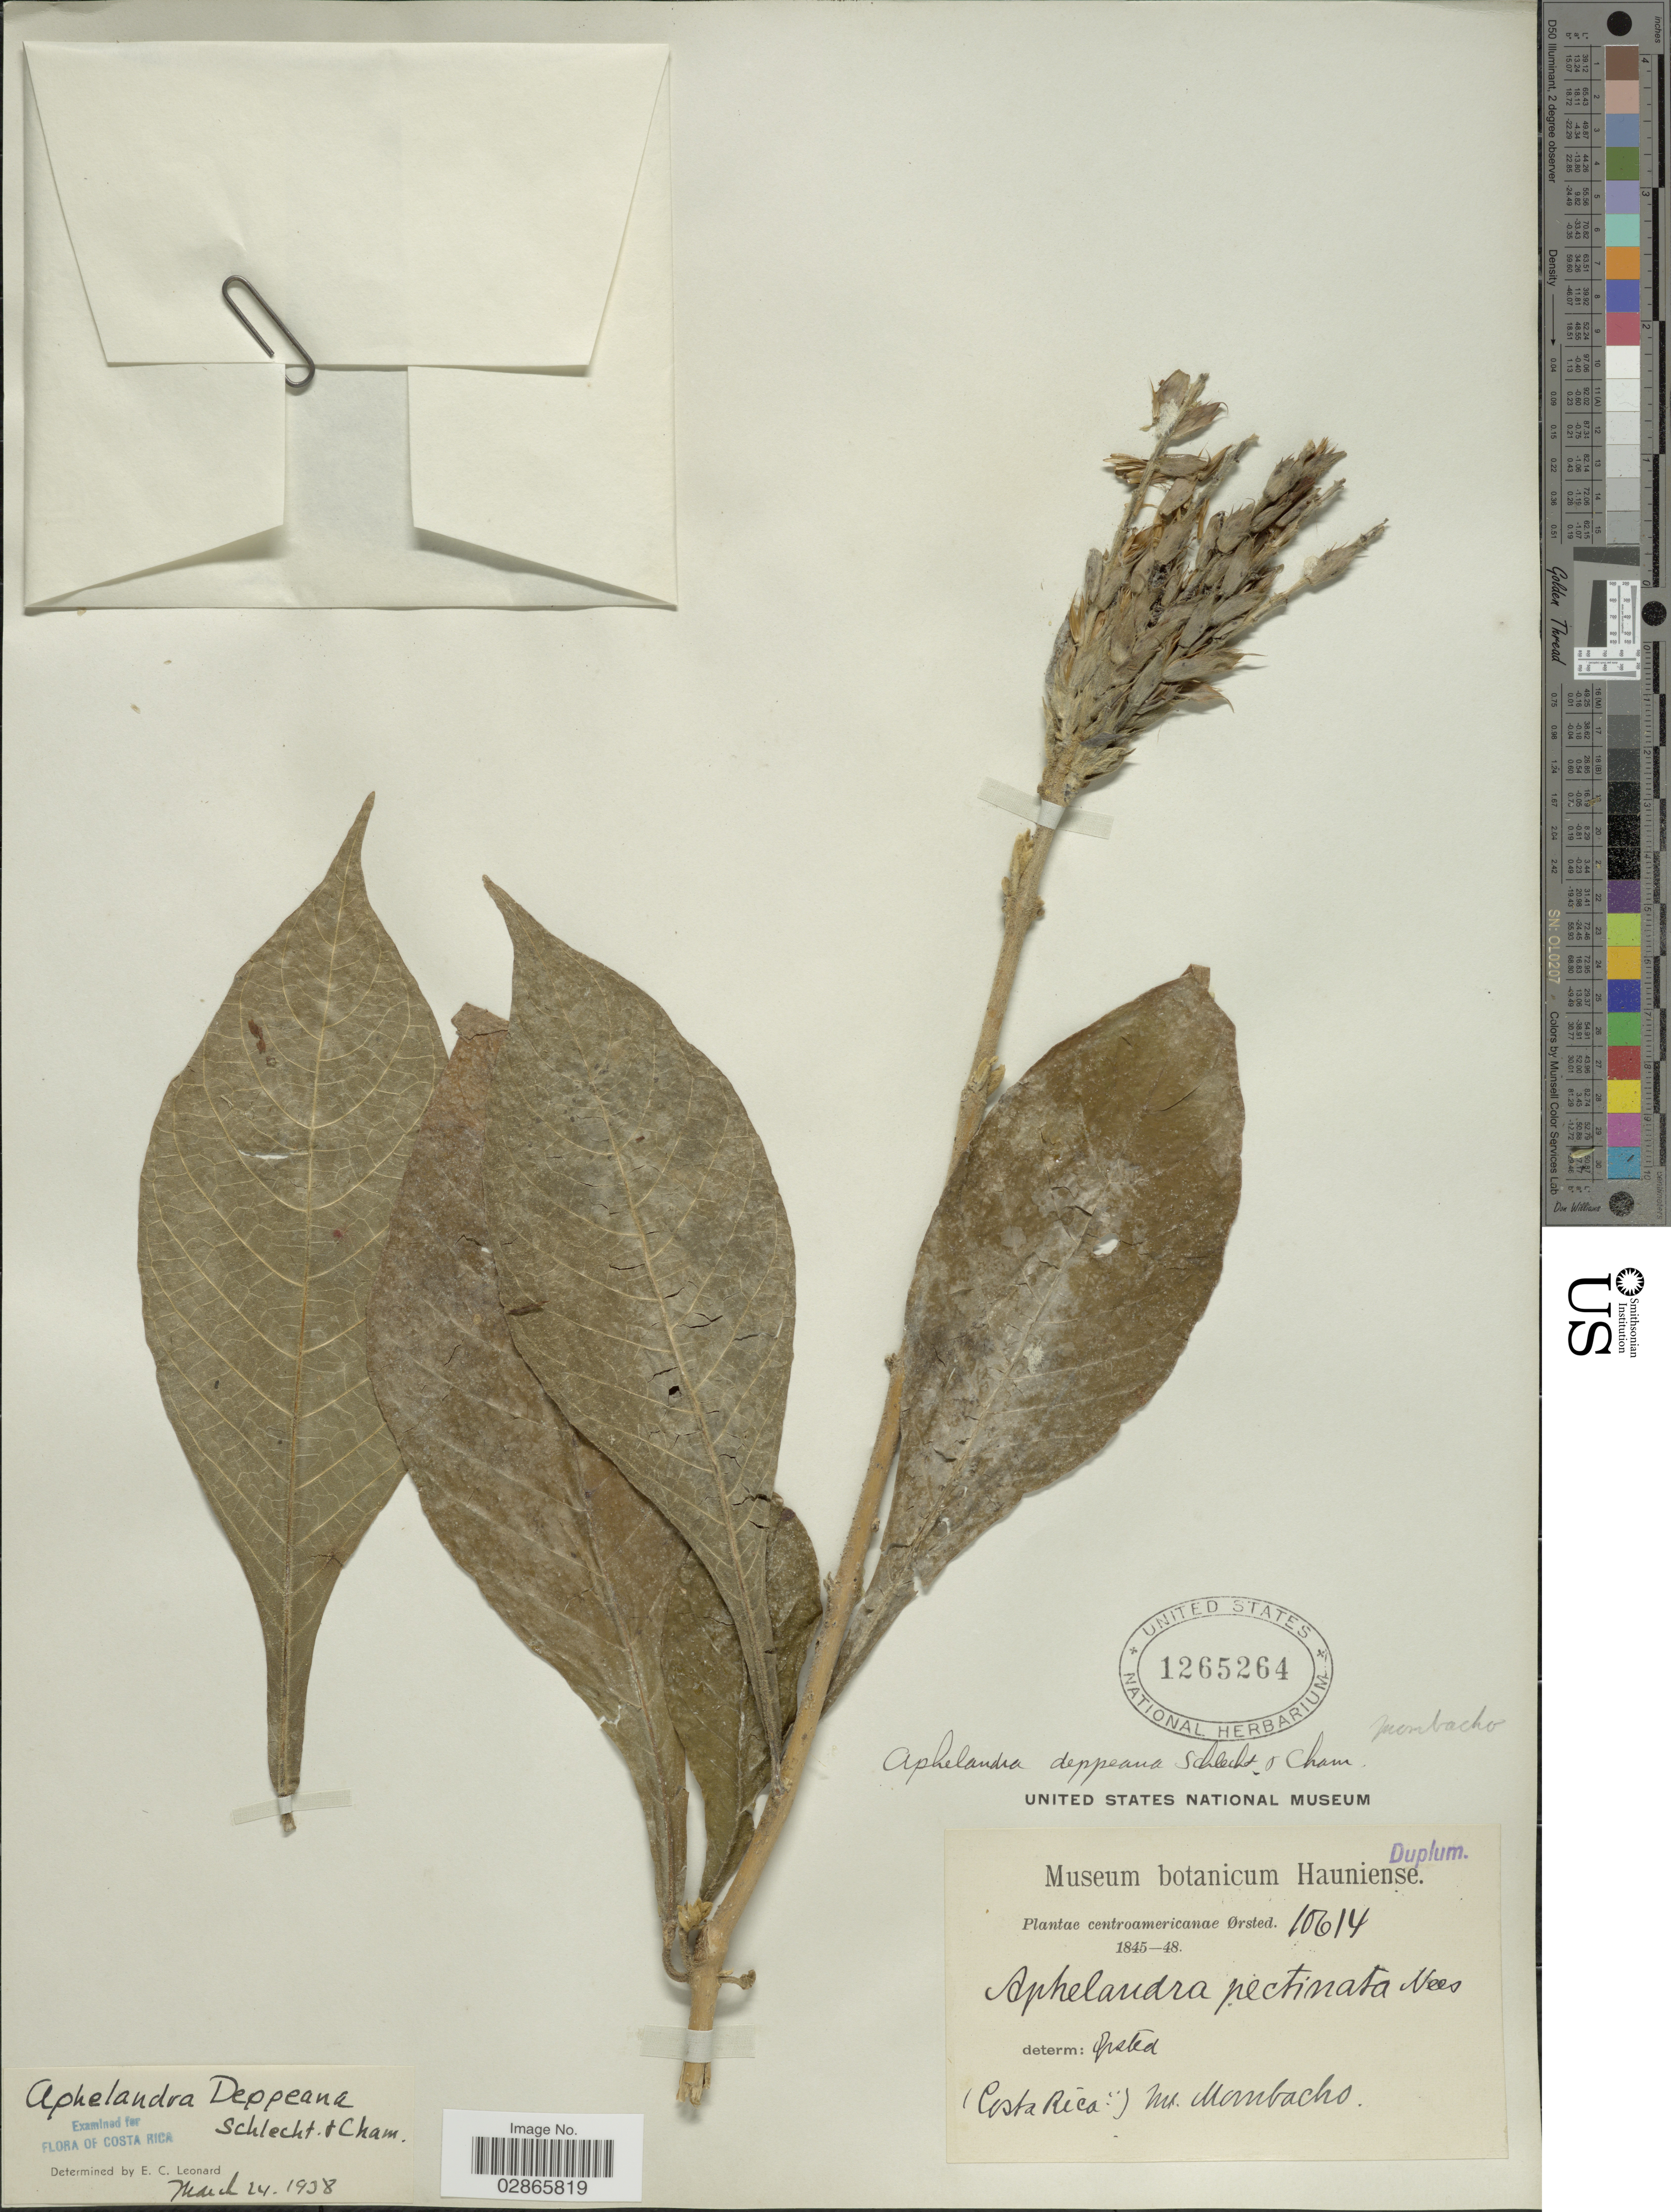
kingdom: Plantae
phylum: Tracheophyta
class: Magnoliopsida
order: Lamiales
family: Acanthaceae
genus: Aphelandra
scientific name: Aphelandra deppeana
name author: Schltdl. & Cham.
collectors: Ørsted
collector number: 10614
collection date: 1845/1848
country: Costa Rica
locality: Mt. Mombacho.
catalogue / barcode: US 1265264